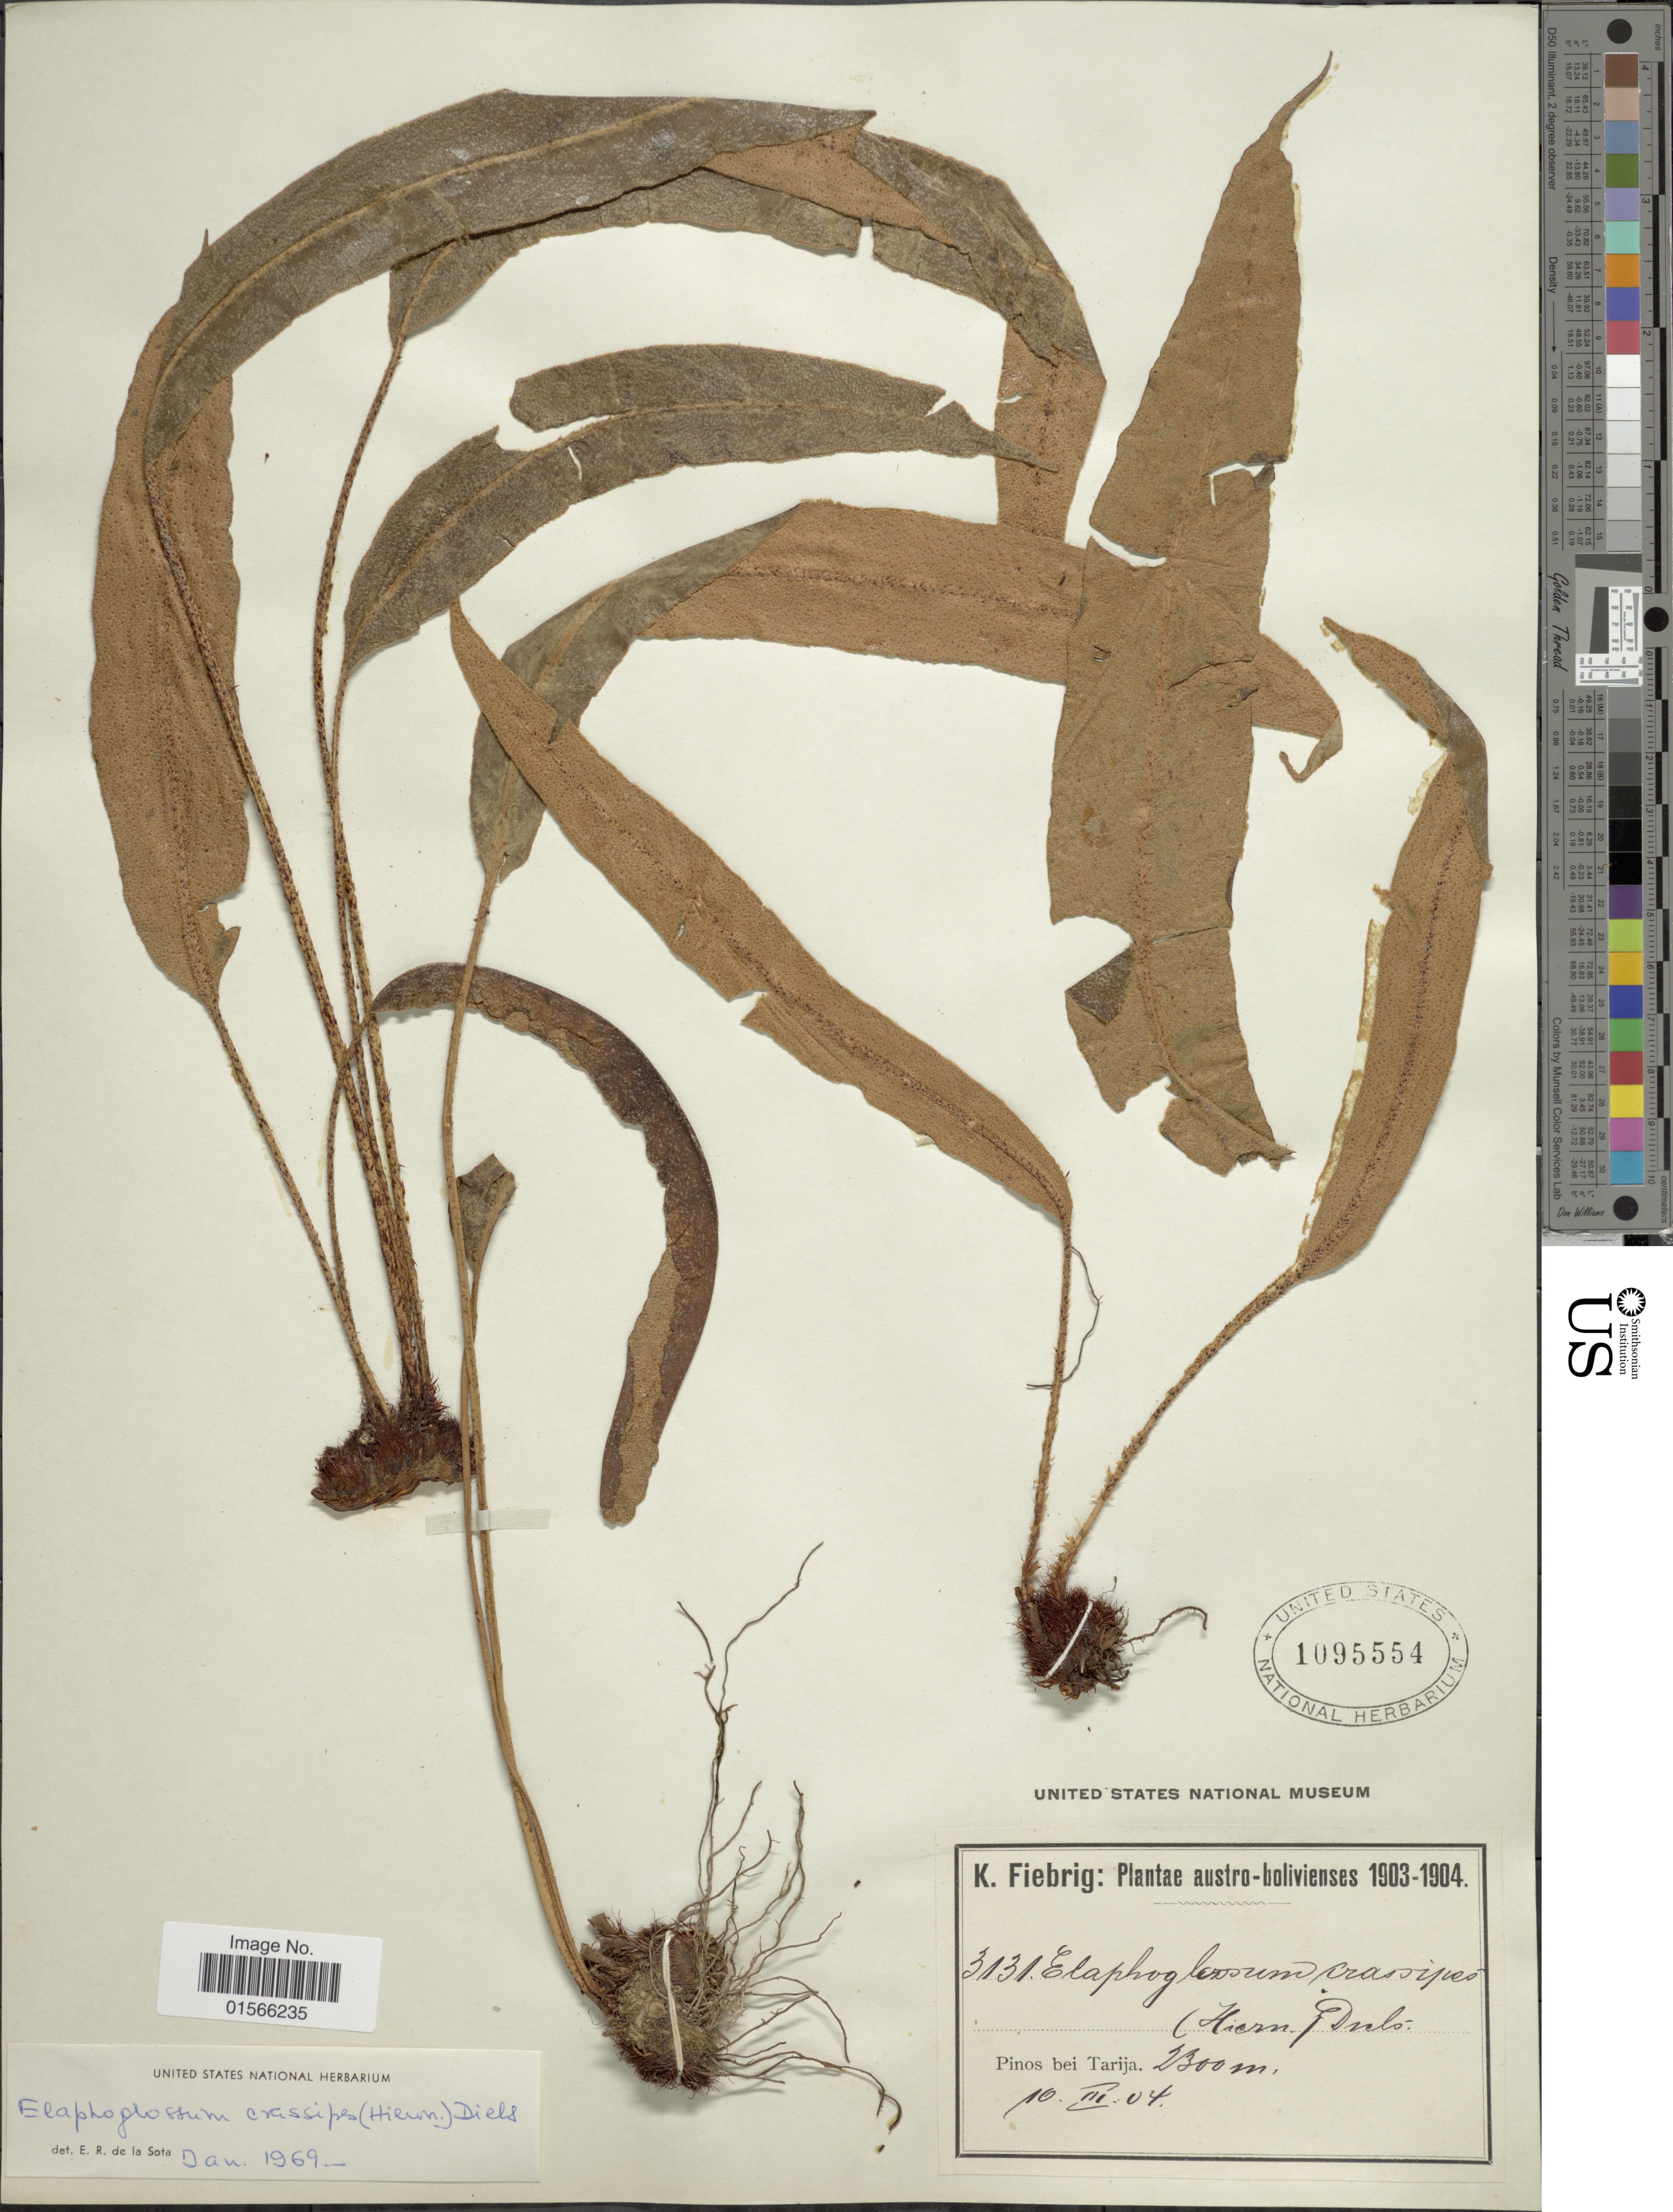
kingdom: Plantae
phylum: Tracheophyta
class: Polypodiopsida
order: Polypodiales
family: Dryopteridaceae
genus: Elaphoglossum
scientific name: Elaphoglossum crassipes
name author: (Hieron.) Diels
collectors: K. Fiebrig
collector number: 3131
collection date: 1904-03-10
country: Bolivia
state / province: Tarija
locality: Austro-bolivienses, Pinos bei Tarija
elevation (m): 2300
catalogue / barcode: US 1095554